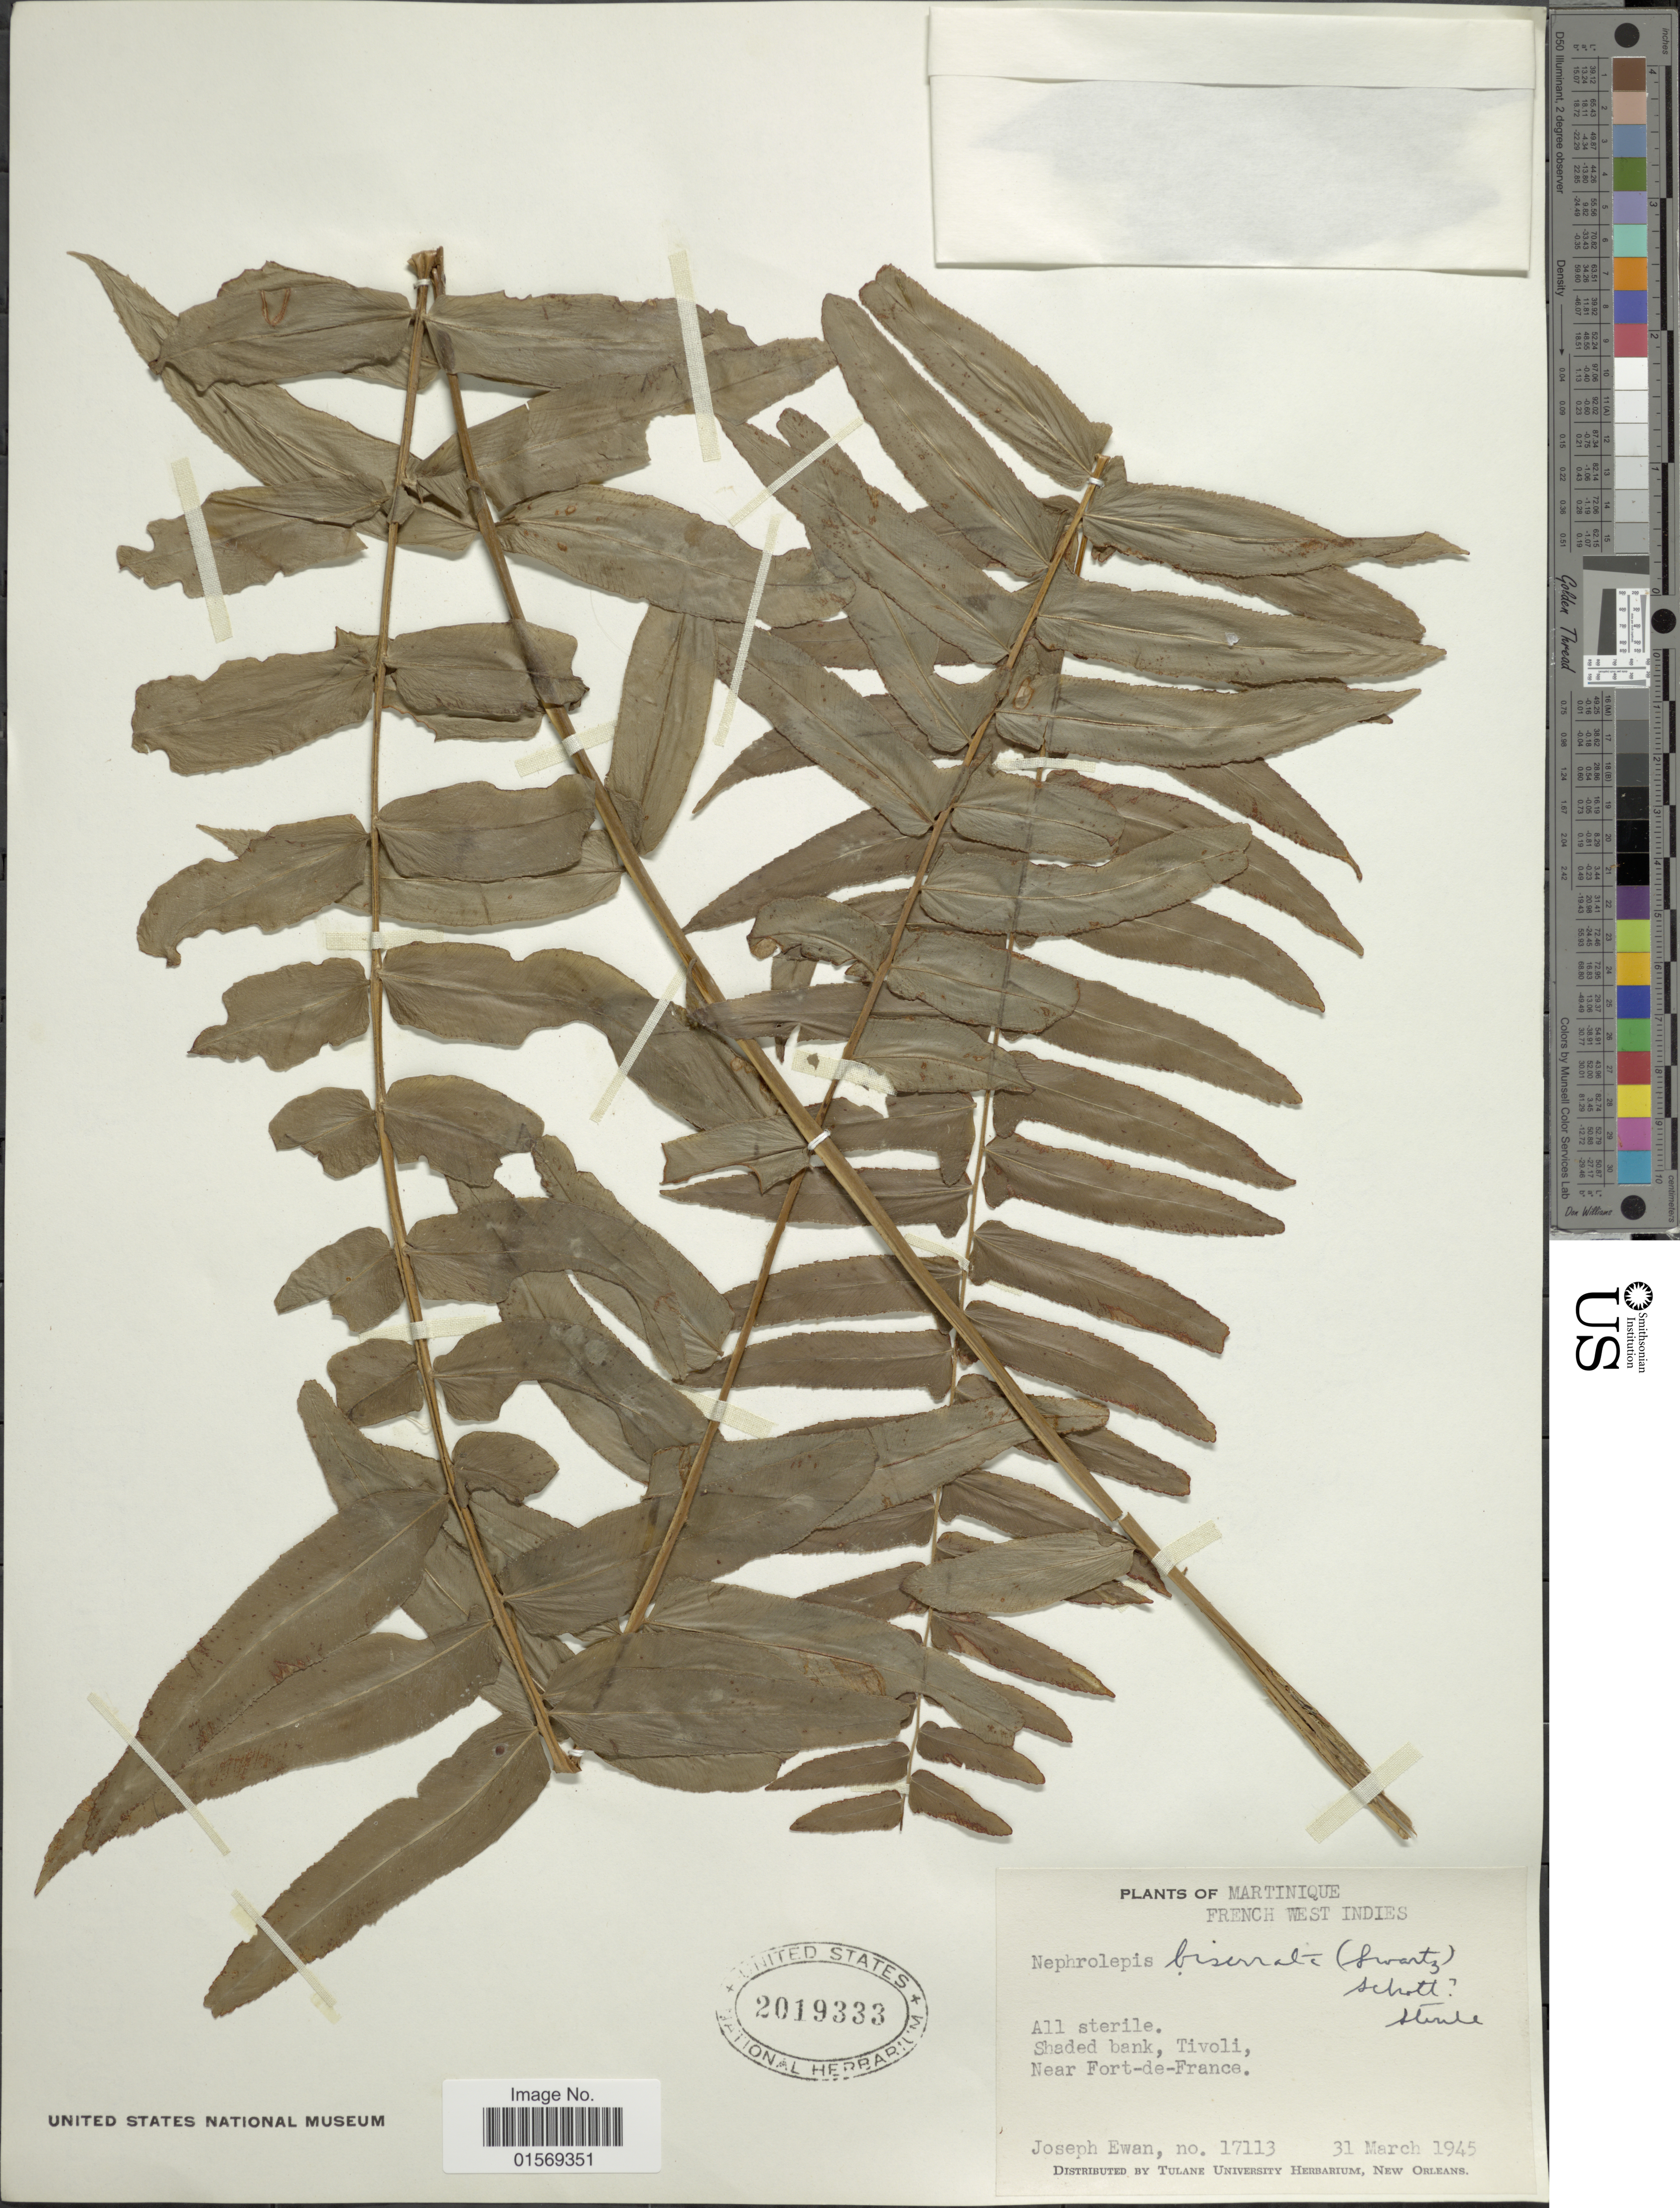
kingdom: Plantae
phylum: Tracheophyta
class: Polypodiopsida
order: Polypodiales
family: Nephrolepidaceae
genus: Nephrolepis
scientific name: Nephrolepis biserrata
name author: (Sw.) Schott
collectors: J. A. Ewan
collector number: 17113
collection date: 1945-03-31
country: Martinique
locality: Martinique, French West Indies. Near Fort-de-France.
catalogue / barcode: US 2019333